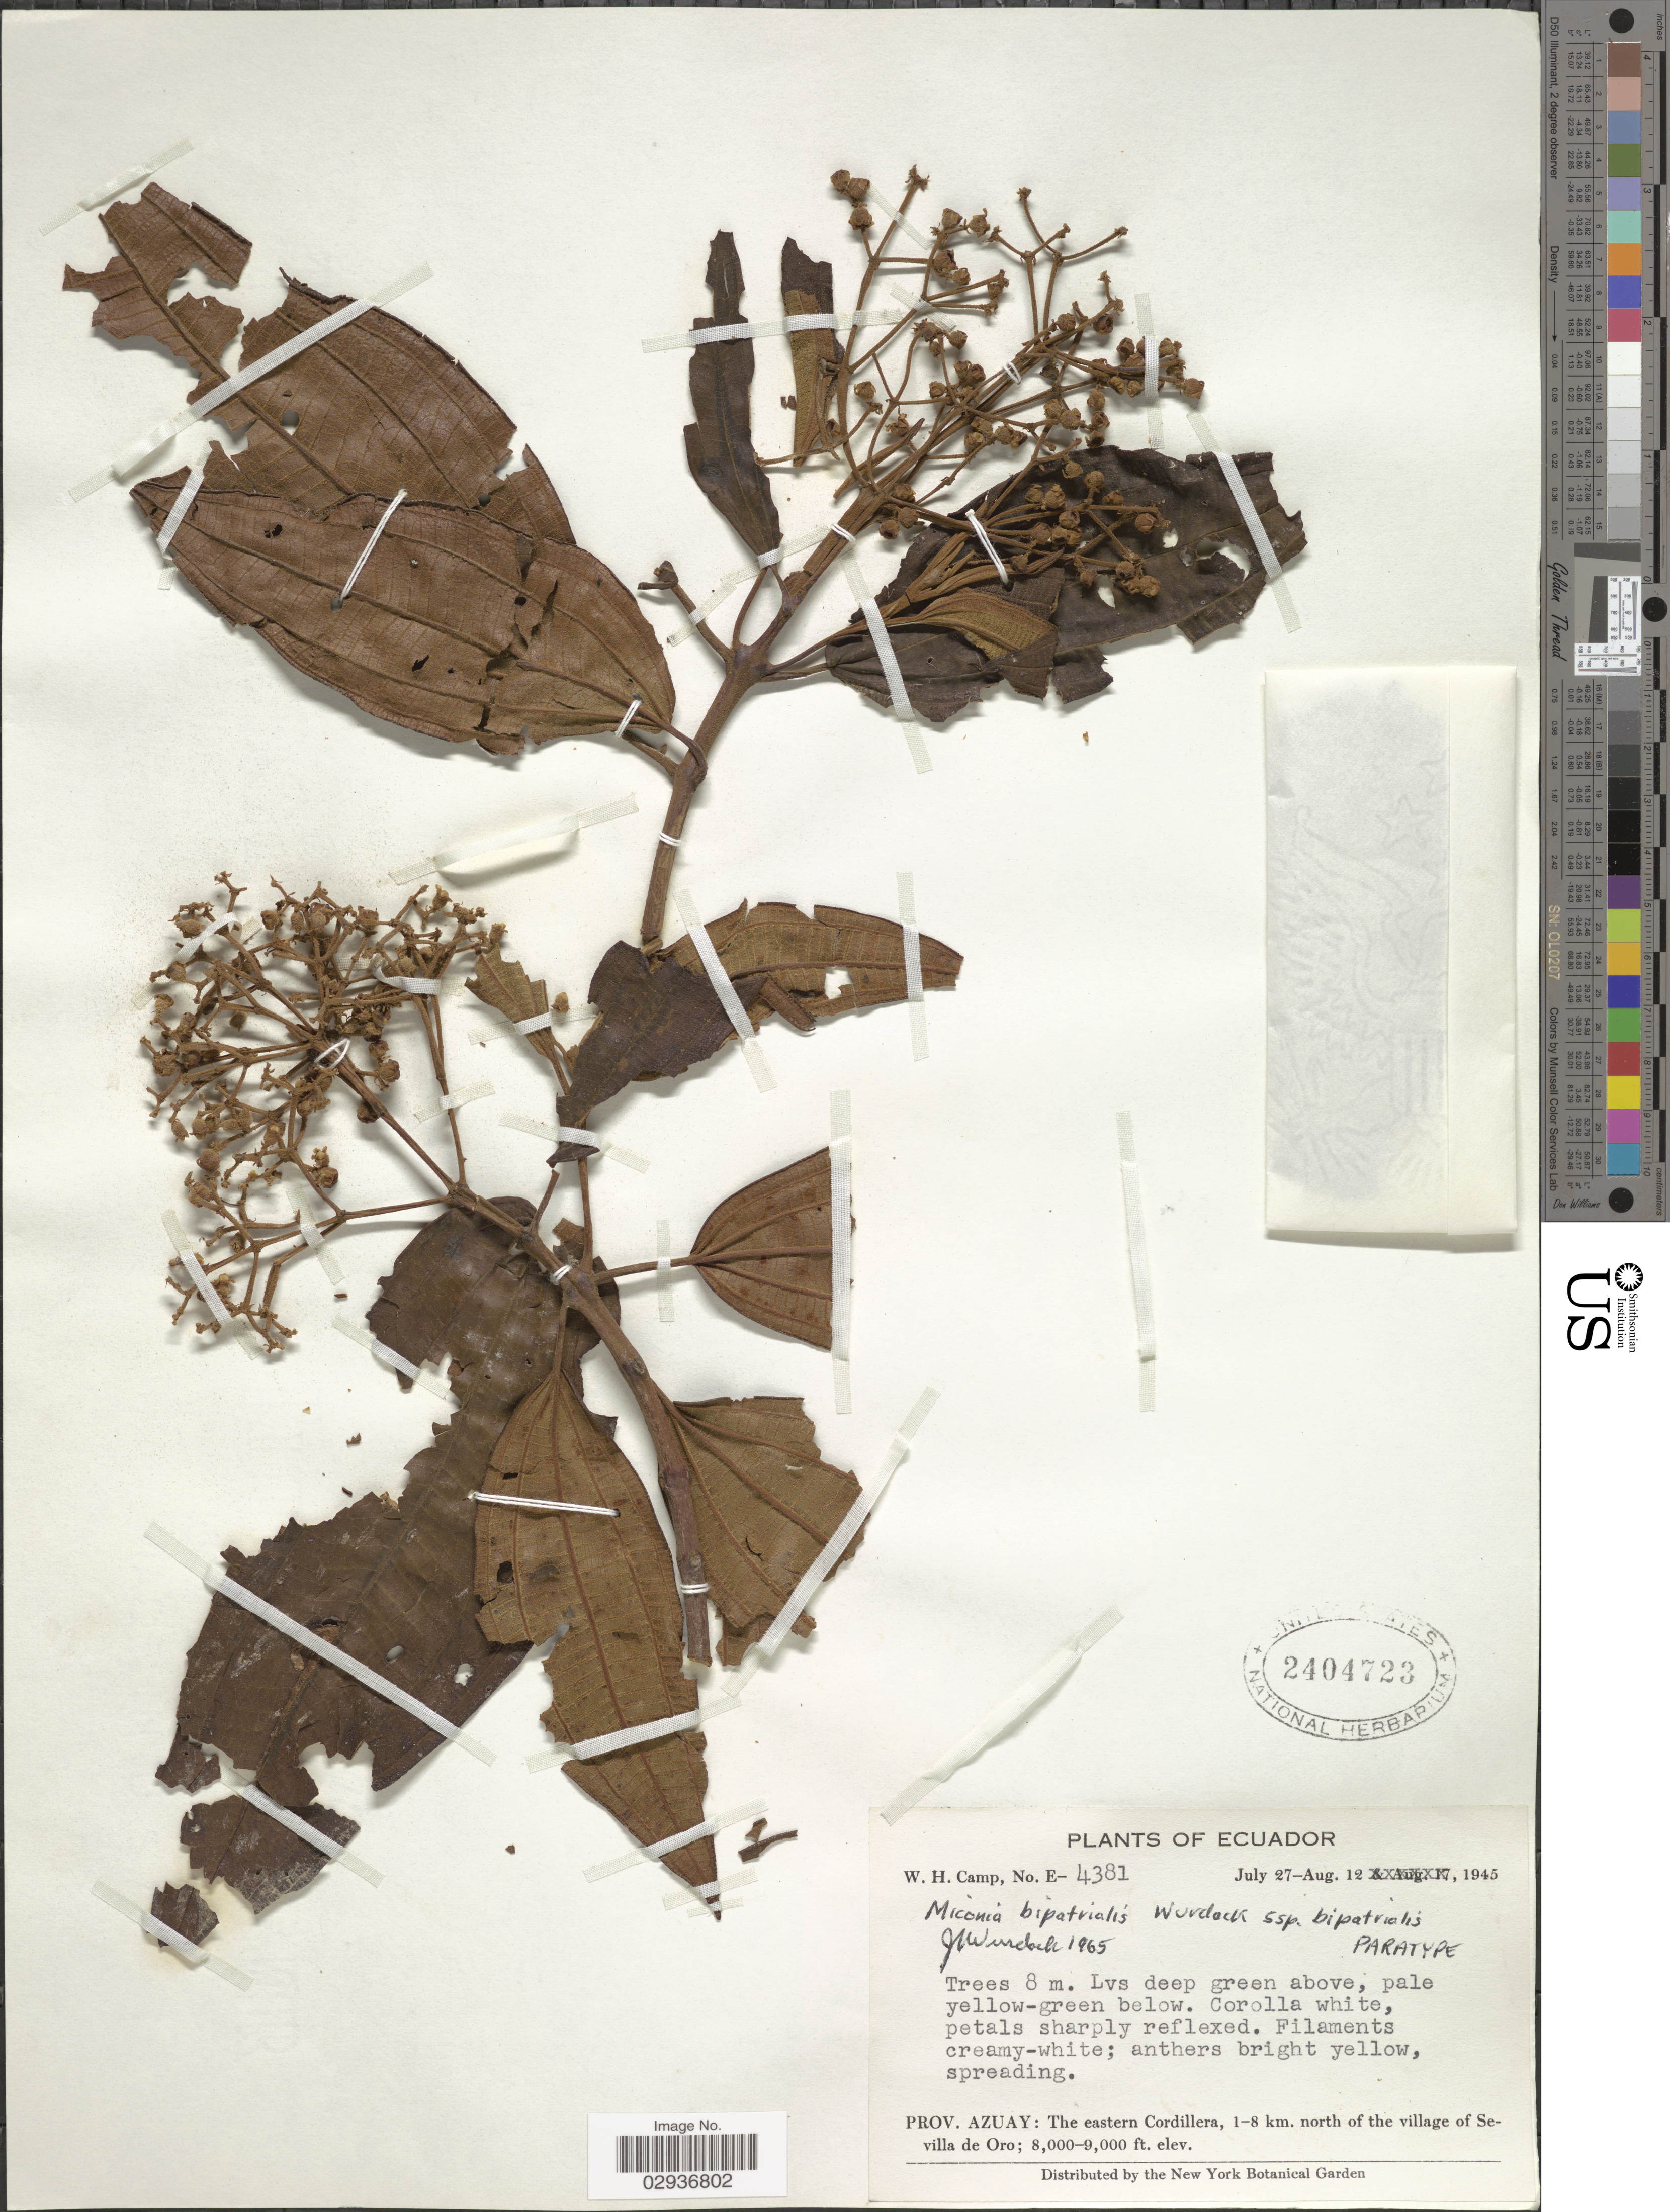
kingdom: Plantae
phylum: Tracheophyta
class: Magnoliopsida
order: Myrtales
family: Melastomataceae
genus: Miconia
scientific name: Miconia bipatrialis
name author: Wurdack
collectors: W. H. Camp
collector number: E-4381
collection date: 1945-07-27/1945-08-12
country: Ecuador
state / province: Azuay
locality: The eastern Cordillera, 1-8 km. north of the village of Sevilla de Oro.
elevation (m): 2438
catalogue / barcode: US 2404723